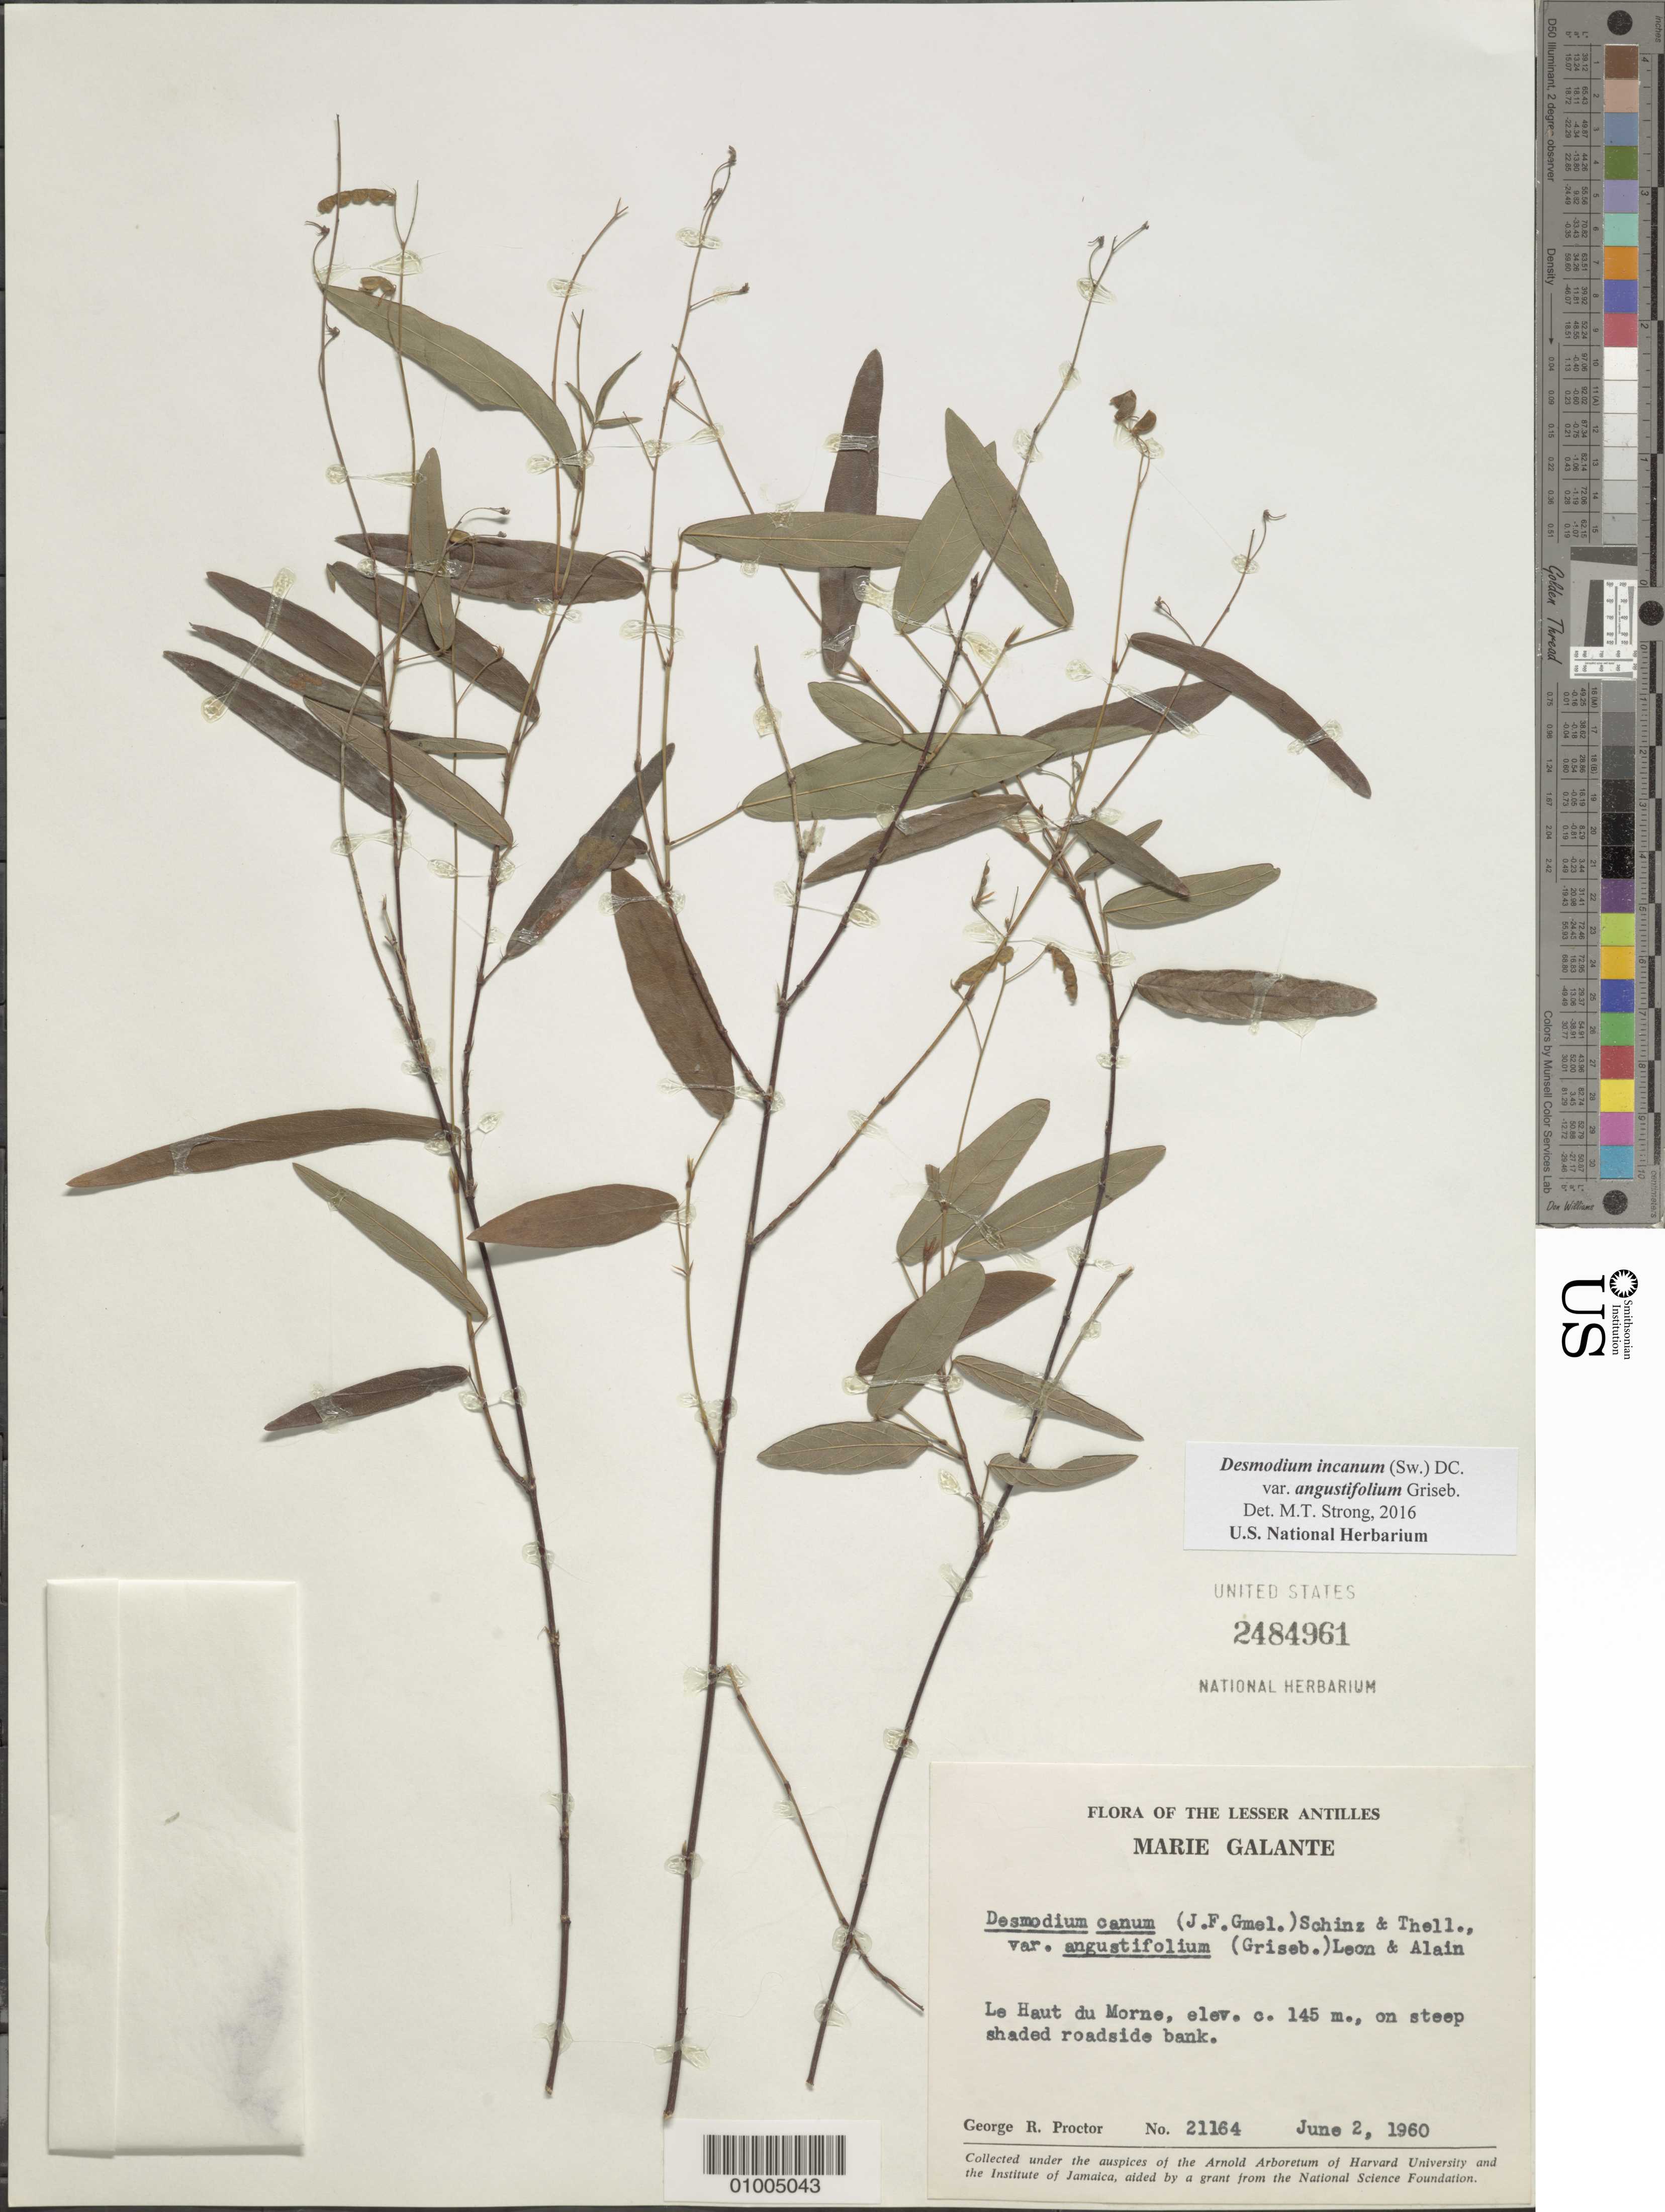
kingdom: Plantae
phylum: Tracheophyta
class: Magnoliopsida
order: Fabales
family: Fabaceae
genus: Desmodium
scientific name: Desmodium incanum var. angustifolium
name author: (Kunth) Griseb.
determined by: Strong, Mark T., (BOT), Smithsonian Institution - National Museum of Natural History (UNITED STATES)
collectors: G. R. Proctor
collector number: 21164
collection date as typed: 02 Jun 1960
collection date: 1960-06-02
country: Guadeloupe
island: Marie Galante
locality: Le Haut du Morne. On steep shaded roadside bank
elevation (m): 145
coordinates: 0 N, 0 E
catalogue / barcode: US 2484961